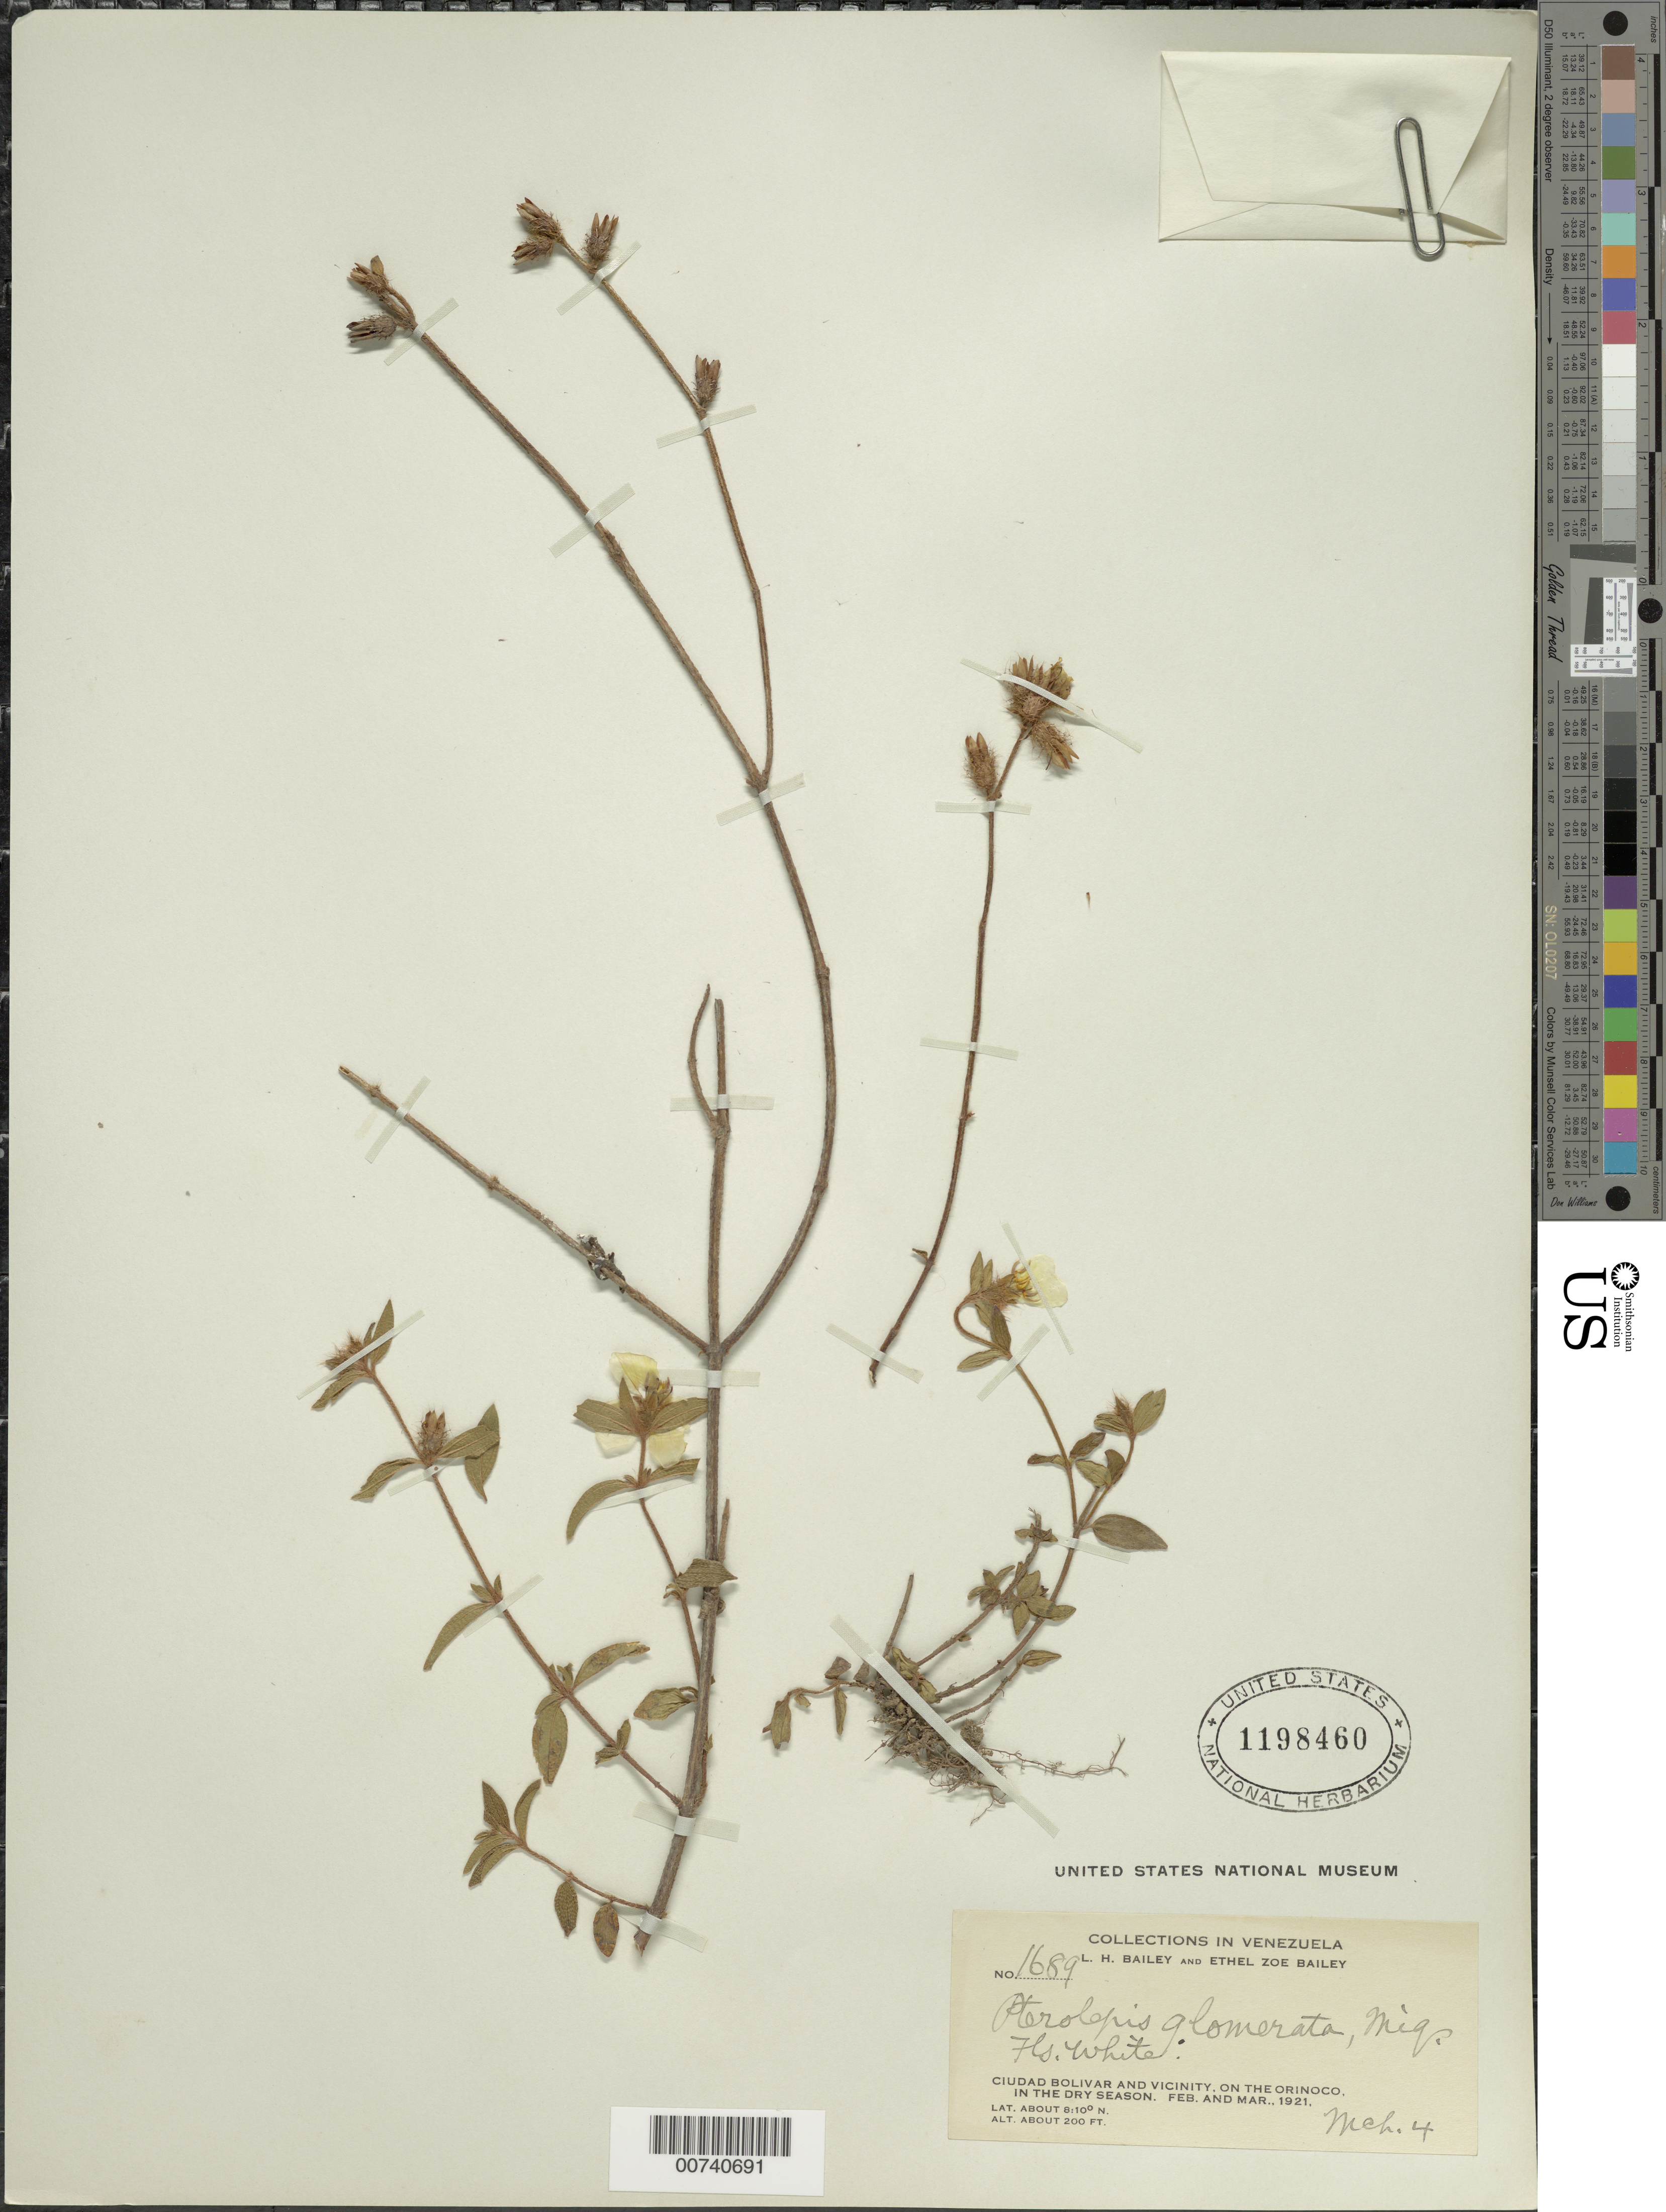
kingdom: Plantae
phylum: Tracheophyta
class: Magnoliopsida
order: Myrtales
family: Melastomataceae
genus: Pterolepis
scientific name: Pterolepis glomerata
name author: (Rottb.) Miq.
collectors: L. H. Bailey & E. Z. Bailey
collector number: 1689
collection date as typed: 4 March 1921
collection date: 1921-03-04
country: Venezuela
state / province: Bolívar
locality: Ciudad Bolívar and vicinity, Orinoco R.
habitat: Dry season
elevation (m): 61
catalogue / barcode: US 1198460